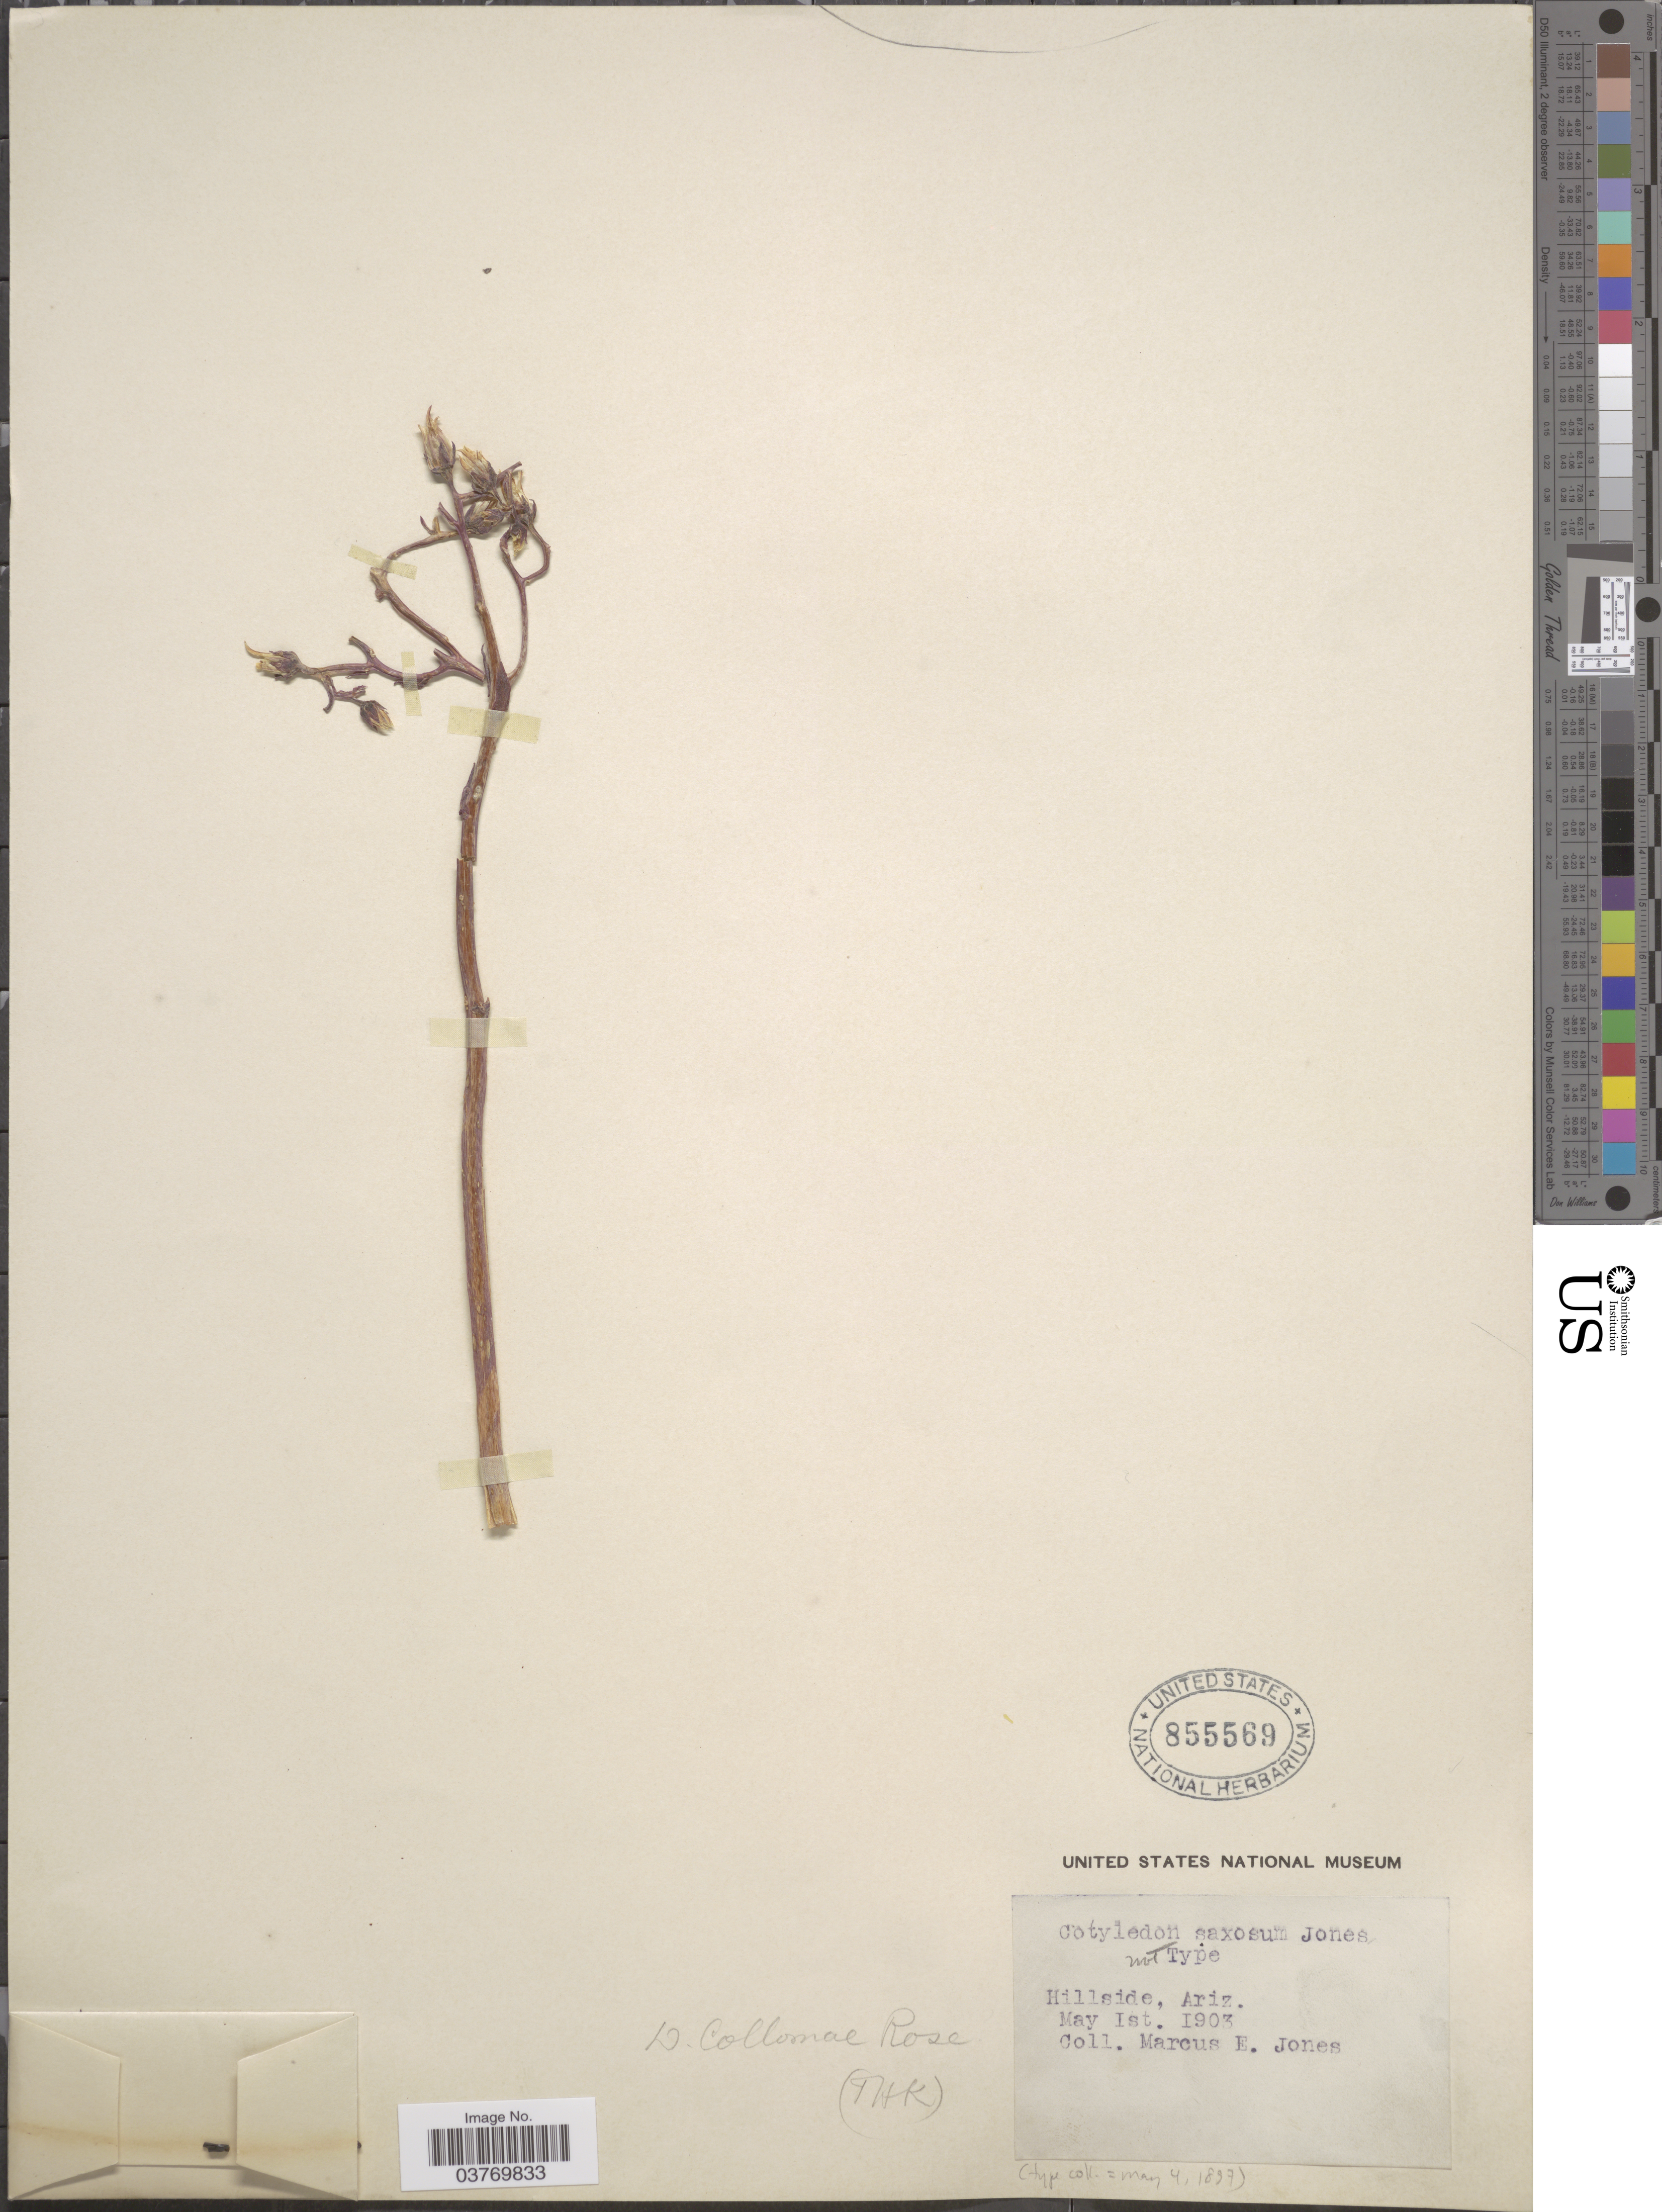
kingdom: Plantae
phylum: Tracheophyta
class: Magnoliopsida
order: Saxifragales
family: Crassulaceae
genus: Dudleya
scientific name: Dudleya collomiae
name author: Rose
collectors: M. E. Jones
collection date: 1903-05-01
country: United States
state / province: Arizona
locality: Hillside.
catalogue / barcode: US 855569